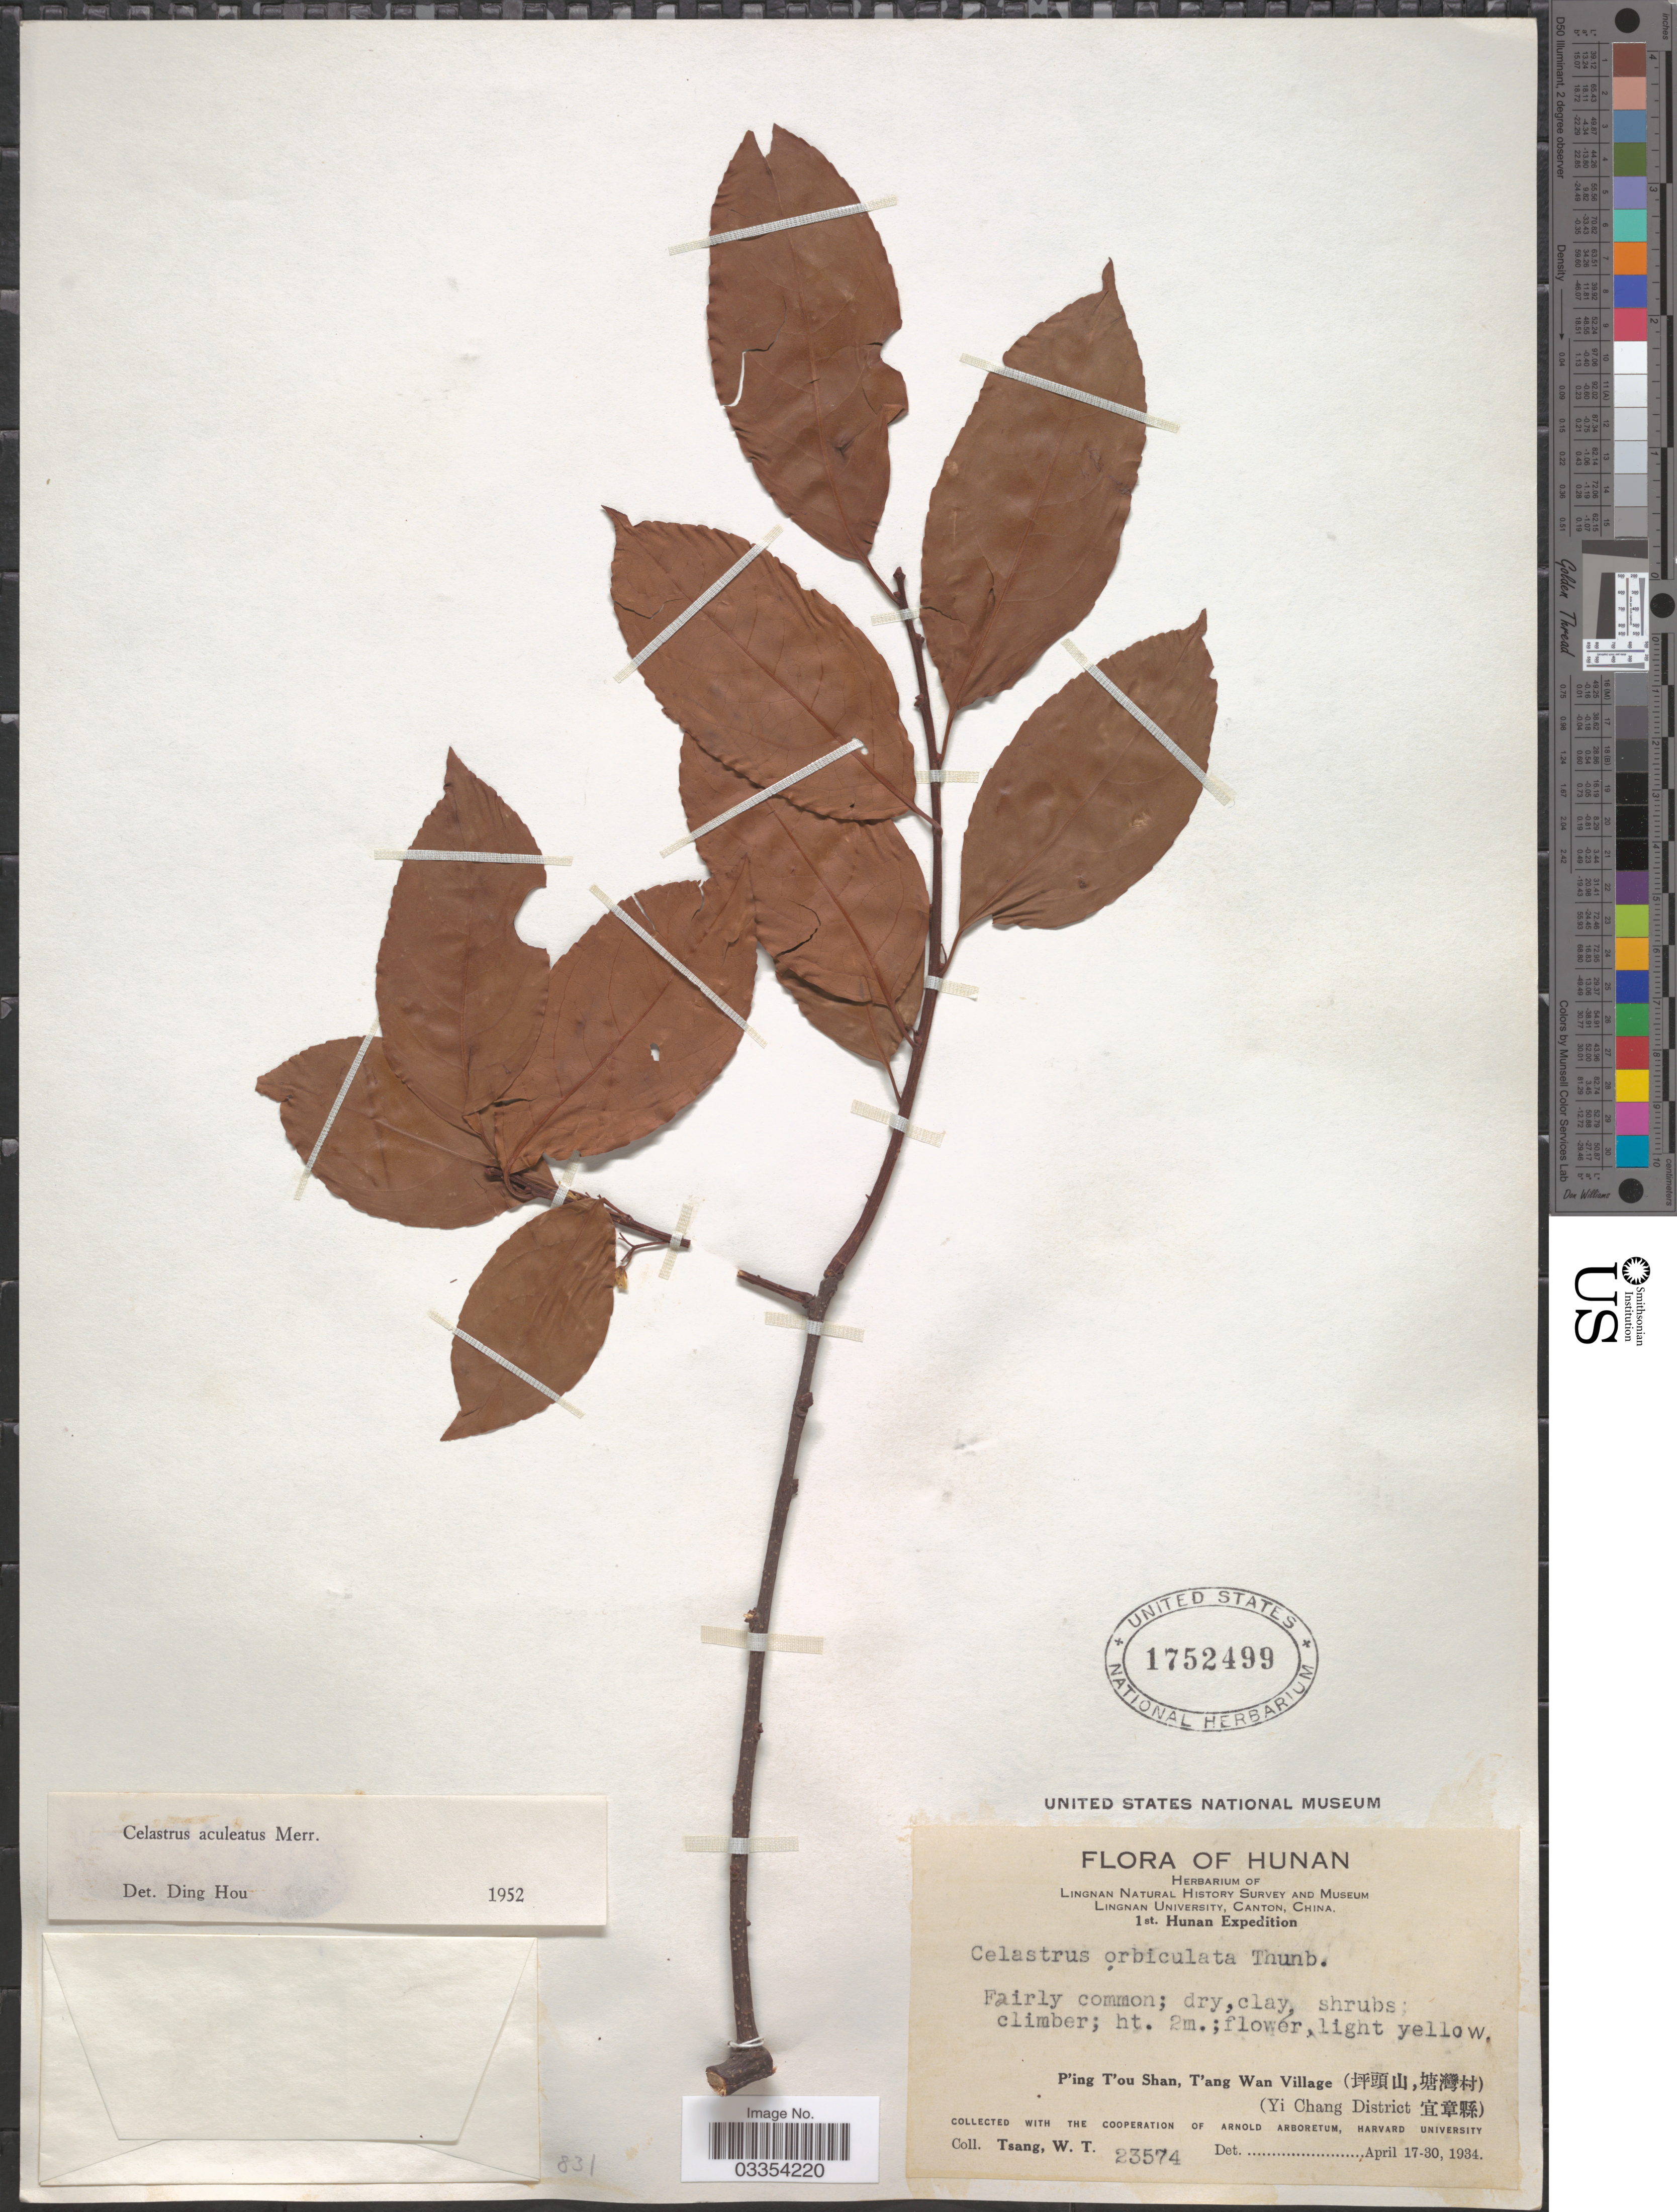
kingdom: Plantae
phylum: Tracheophyta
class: Magnoliopsida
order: Celastrales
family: Celastraceae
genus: Celastrus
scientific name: Celastrus aculeatus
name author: Merr.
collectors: W. T. Tsang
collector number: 23574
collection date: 1934-04-17/1934-04-30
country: China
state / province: Hunan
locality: P'ing T'ou Shan, T'ang Wan Village (X, X) (Yi Chang District).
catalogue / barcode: US 1752499